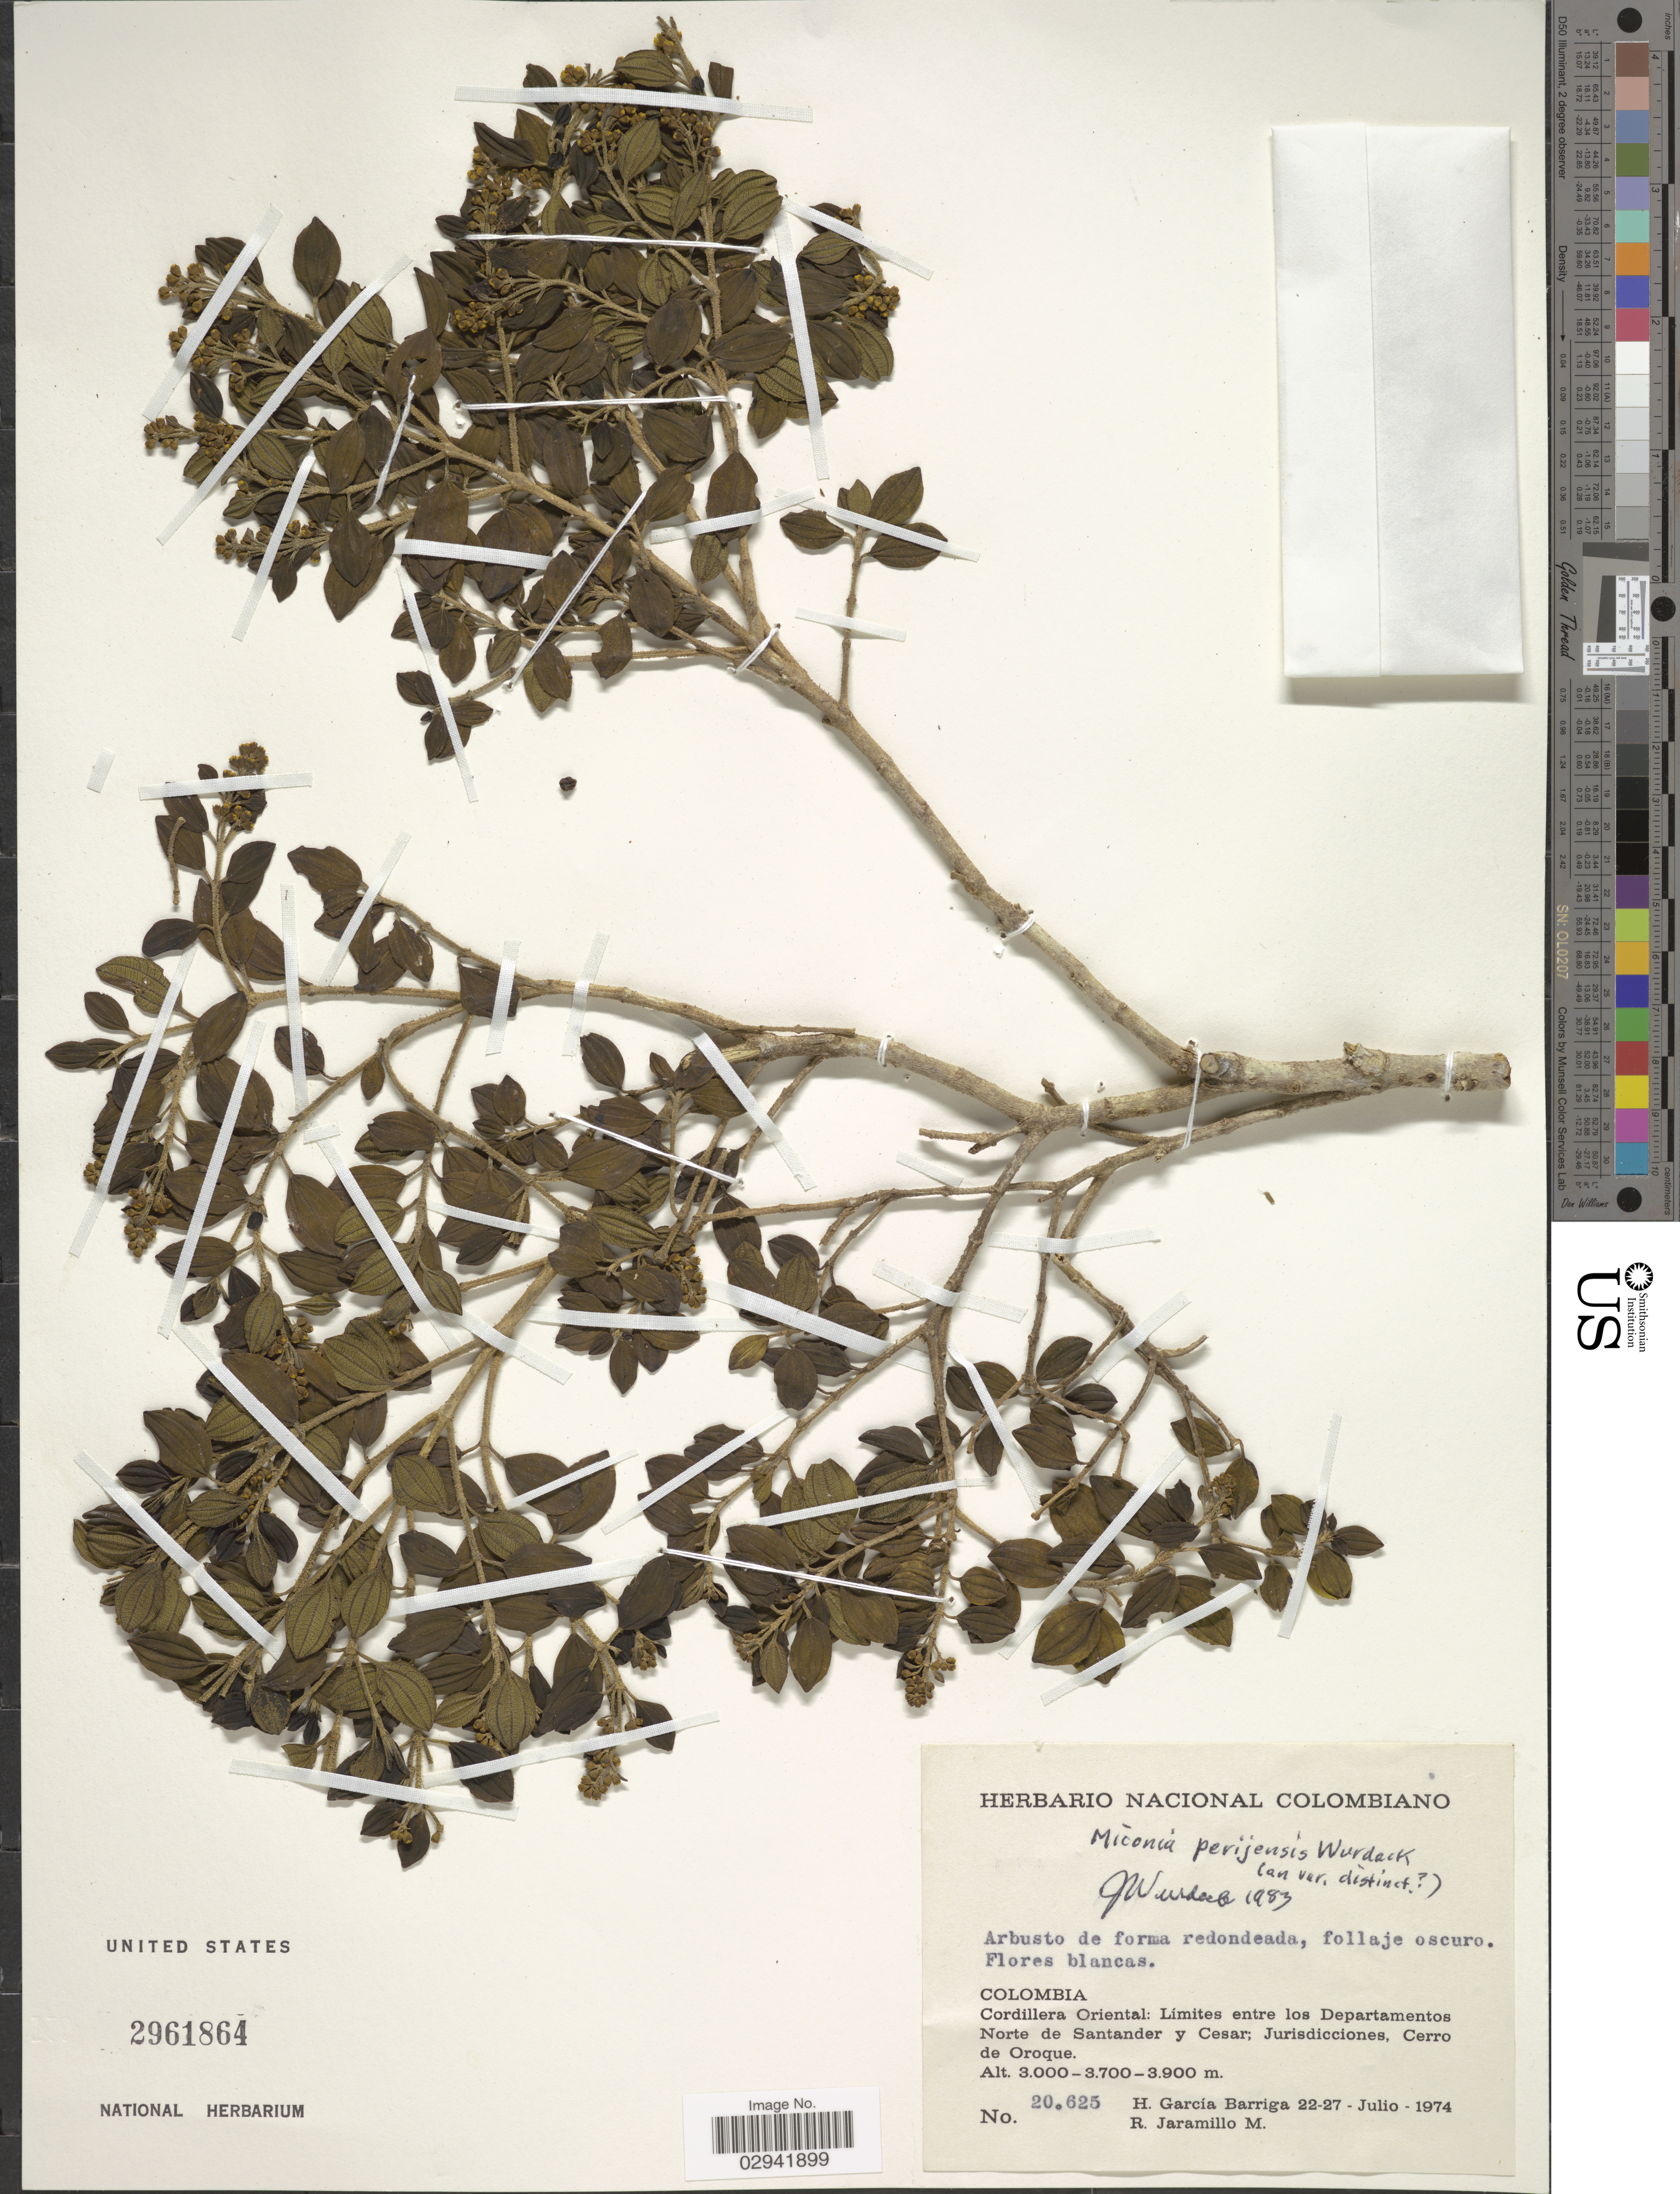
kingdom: Plantae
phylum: Tracheophyta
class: Magnoliopsida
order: Myrtales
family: Melastomataceae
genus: Miconia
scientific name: Miconia perijensis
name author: Wurdack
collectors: H. García Barriga & R. Jaramillo M.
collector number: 20625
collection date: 1974-07-22/1974-07-27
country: Colombia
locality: Cordillera Oriental: Límites entre los Departamentos Norte de Santander y Cesar; Jurisdicciones, Cerro de Oroque.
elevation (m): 3000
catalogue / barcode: US 2961864